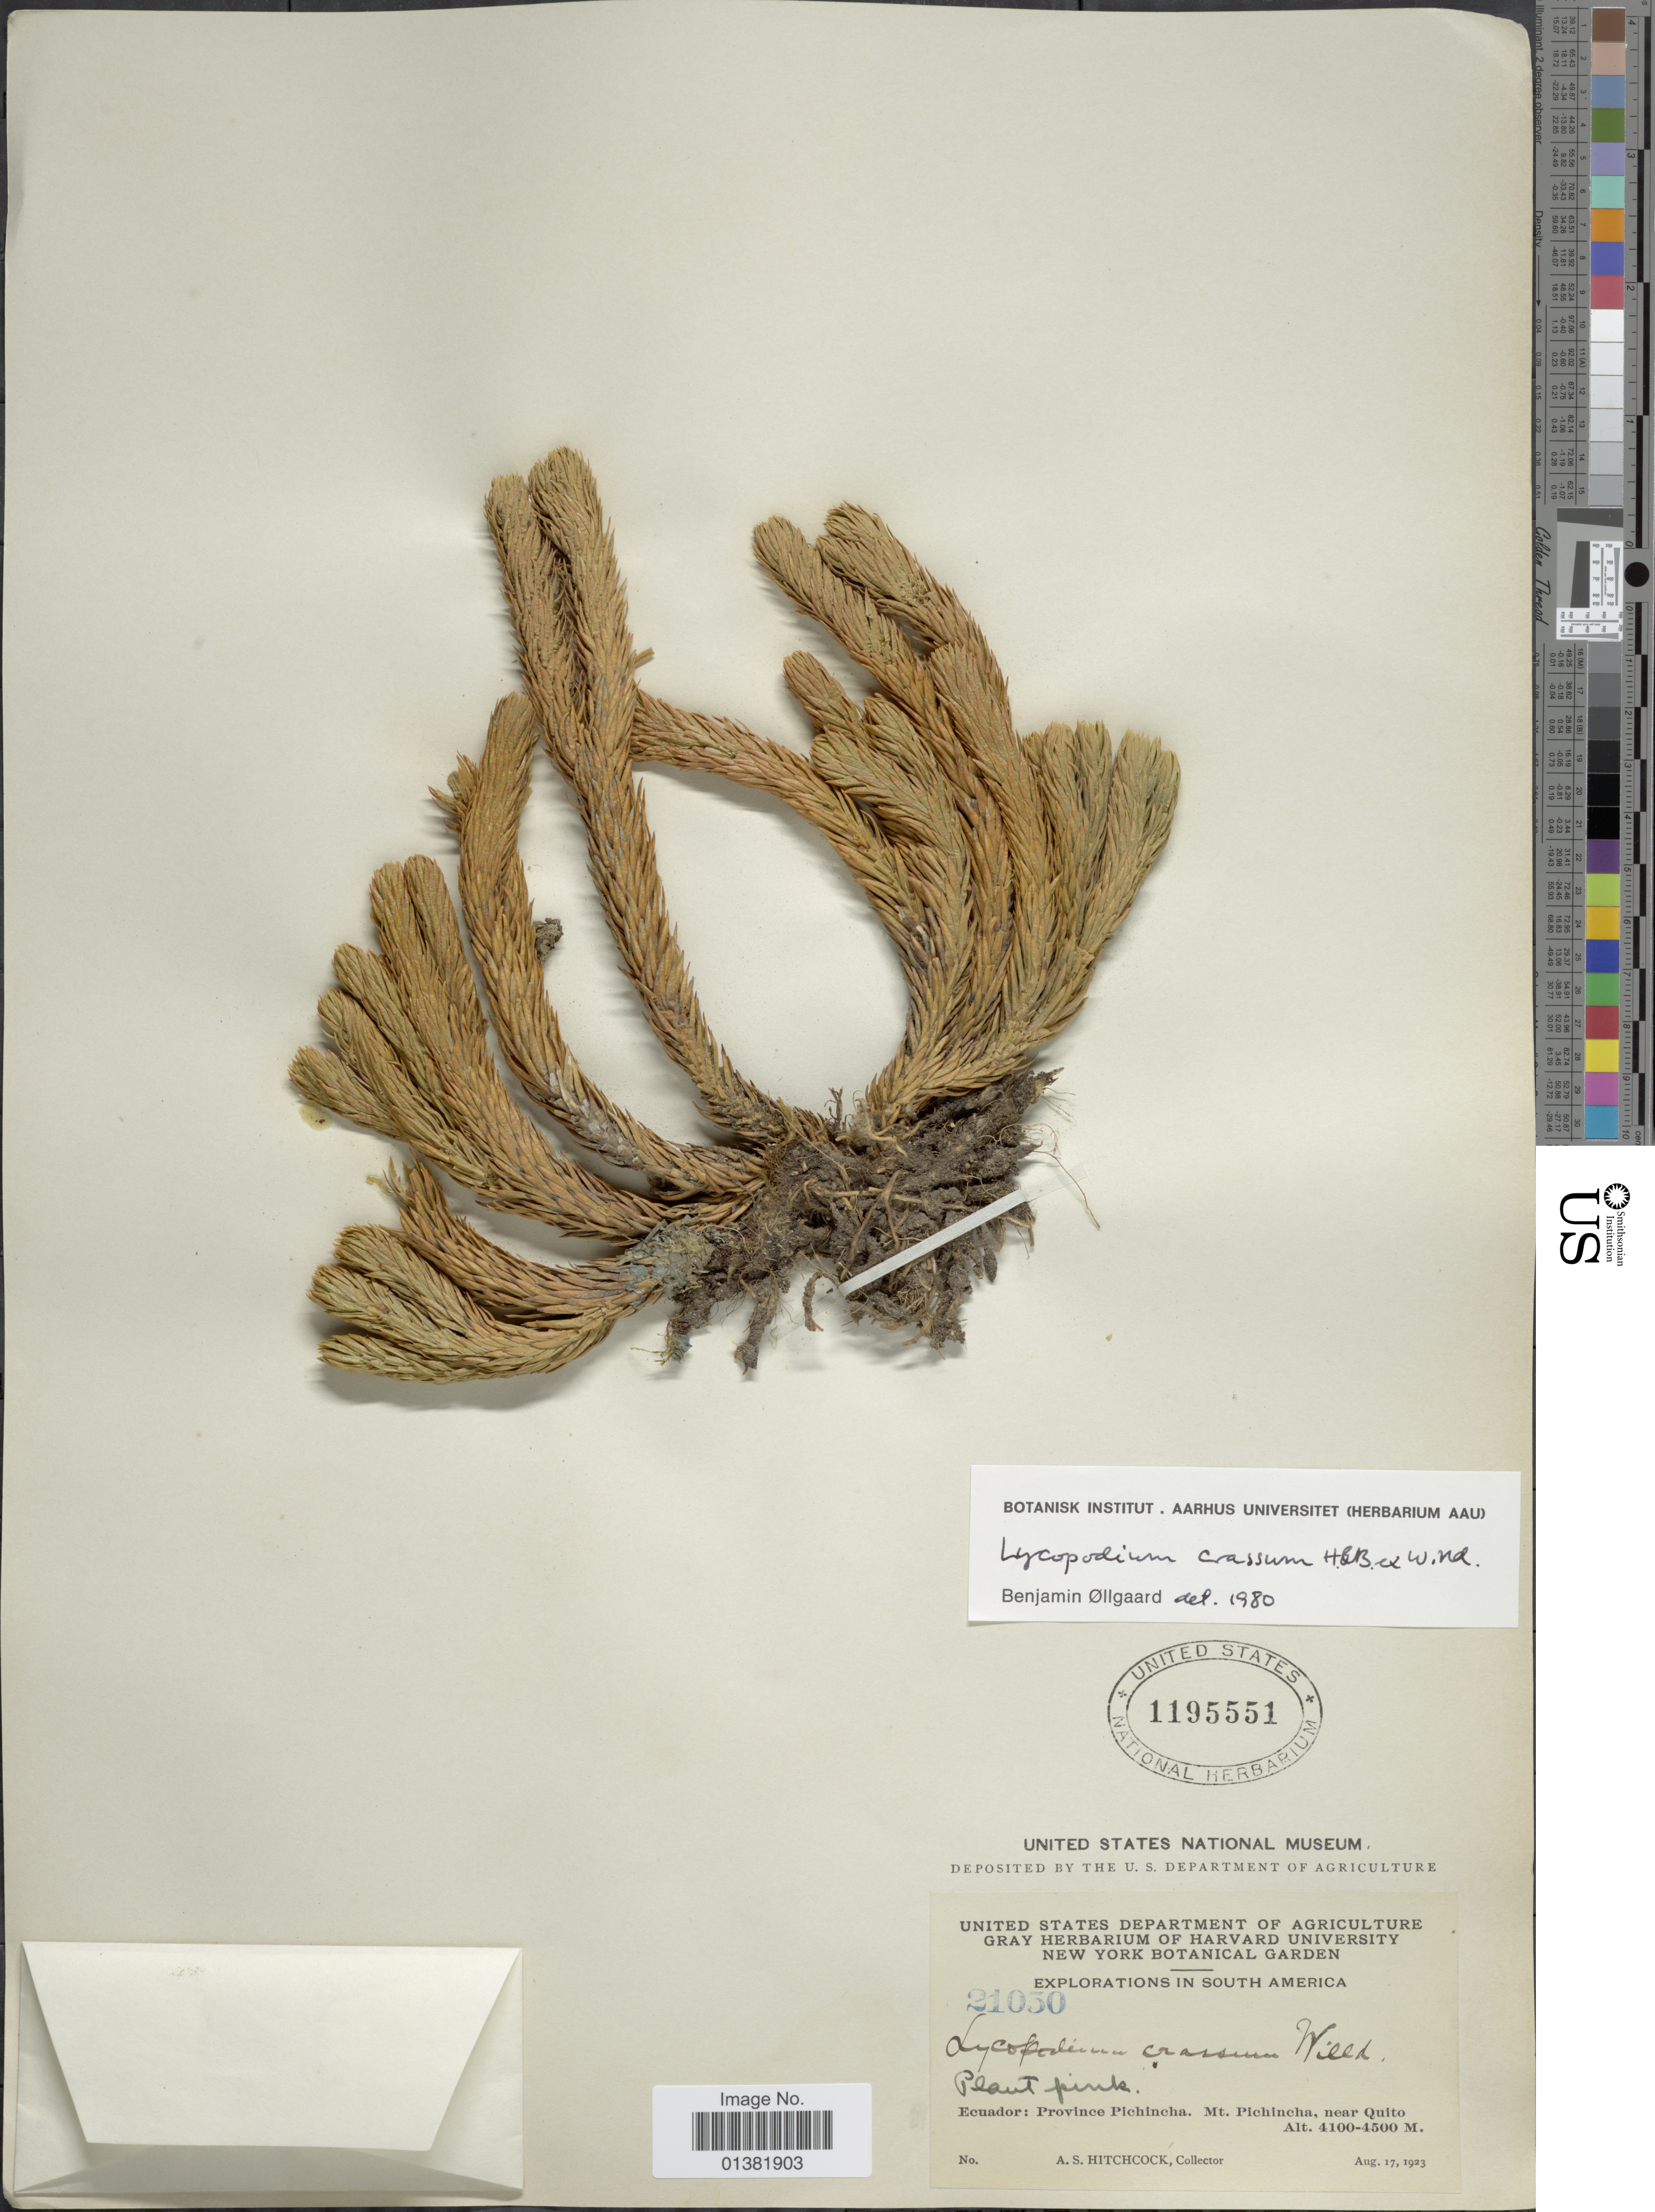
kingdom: Plantae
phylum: Tracheophyta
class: Lycopodiopsida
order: Lycopodiales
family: Lycopodiaceae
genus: Phlegmariurus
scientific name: Phlegmariurus crassus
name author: (Humb. & Bonpl. ex Willd.) B. Øllg.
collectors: A. S. Hitchcock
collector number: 21050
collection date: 1923-08-17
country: Ecuador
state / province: Pichincha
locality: Mt. Pichincha, near Quito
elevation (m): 4100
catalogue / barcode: US 1195551